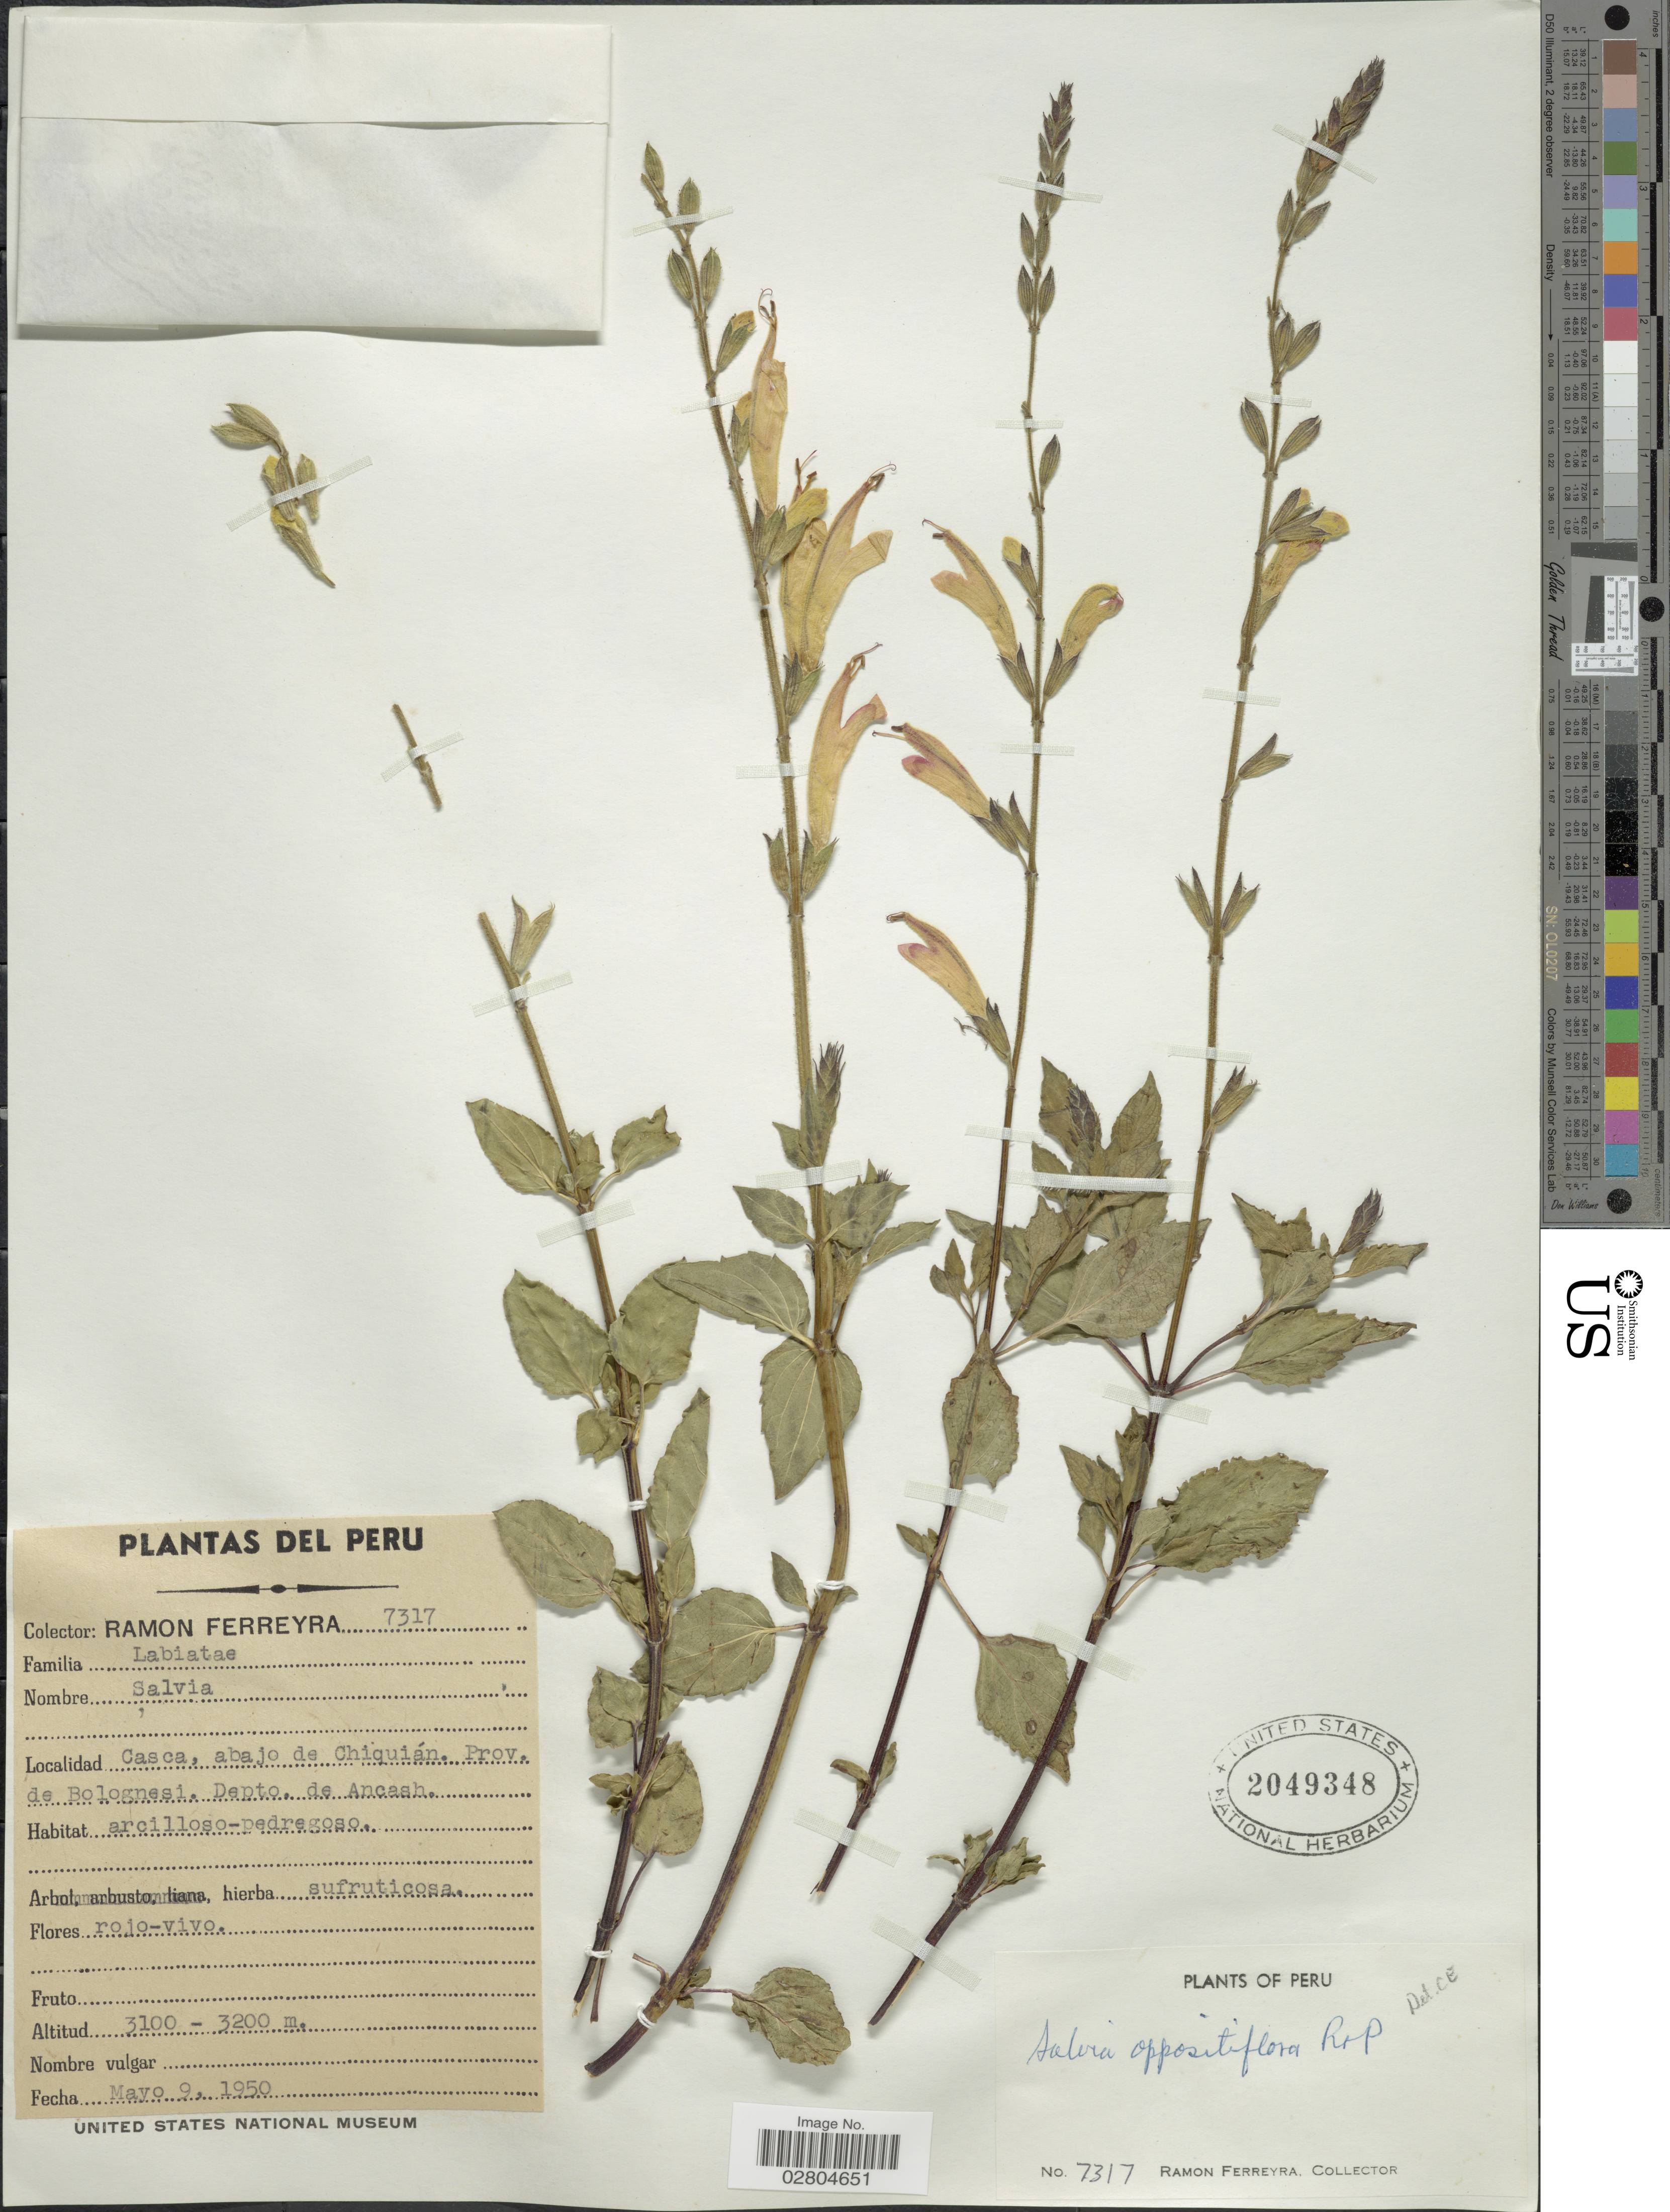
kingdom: Plantae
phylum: Tracheophyta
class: Magnoliopsida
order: Lamiales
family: Lamiaceae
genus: Salvia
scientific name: Salvia oppositiflora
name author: Ruiz & Pav.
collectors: R. A. Ferreyra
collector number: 7317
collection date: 1950-05-09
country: Peru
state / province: Ancash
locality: Casca, abajo de Chiquián. Prov. de Bolognesi. Depto. de Ancash.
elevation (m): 3100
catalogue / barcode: US 2049348